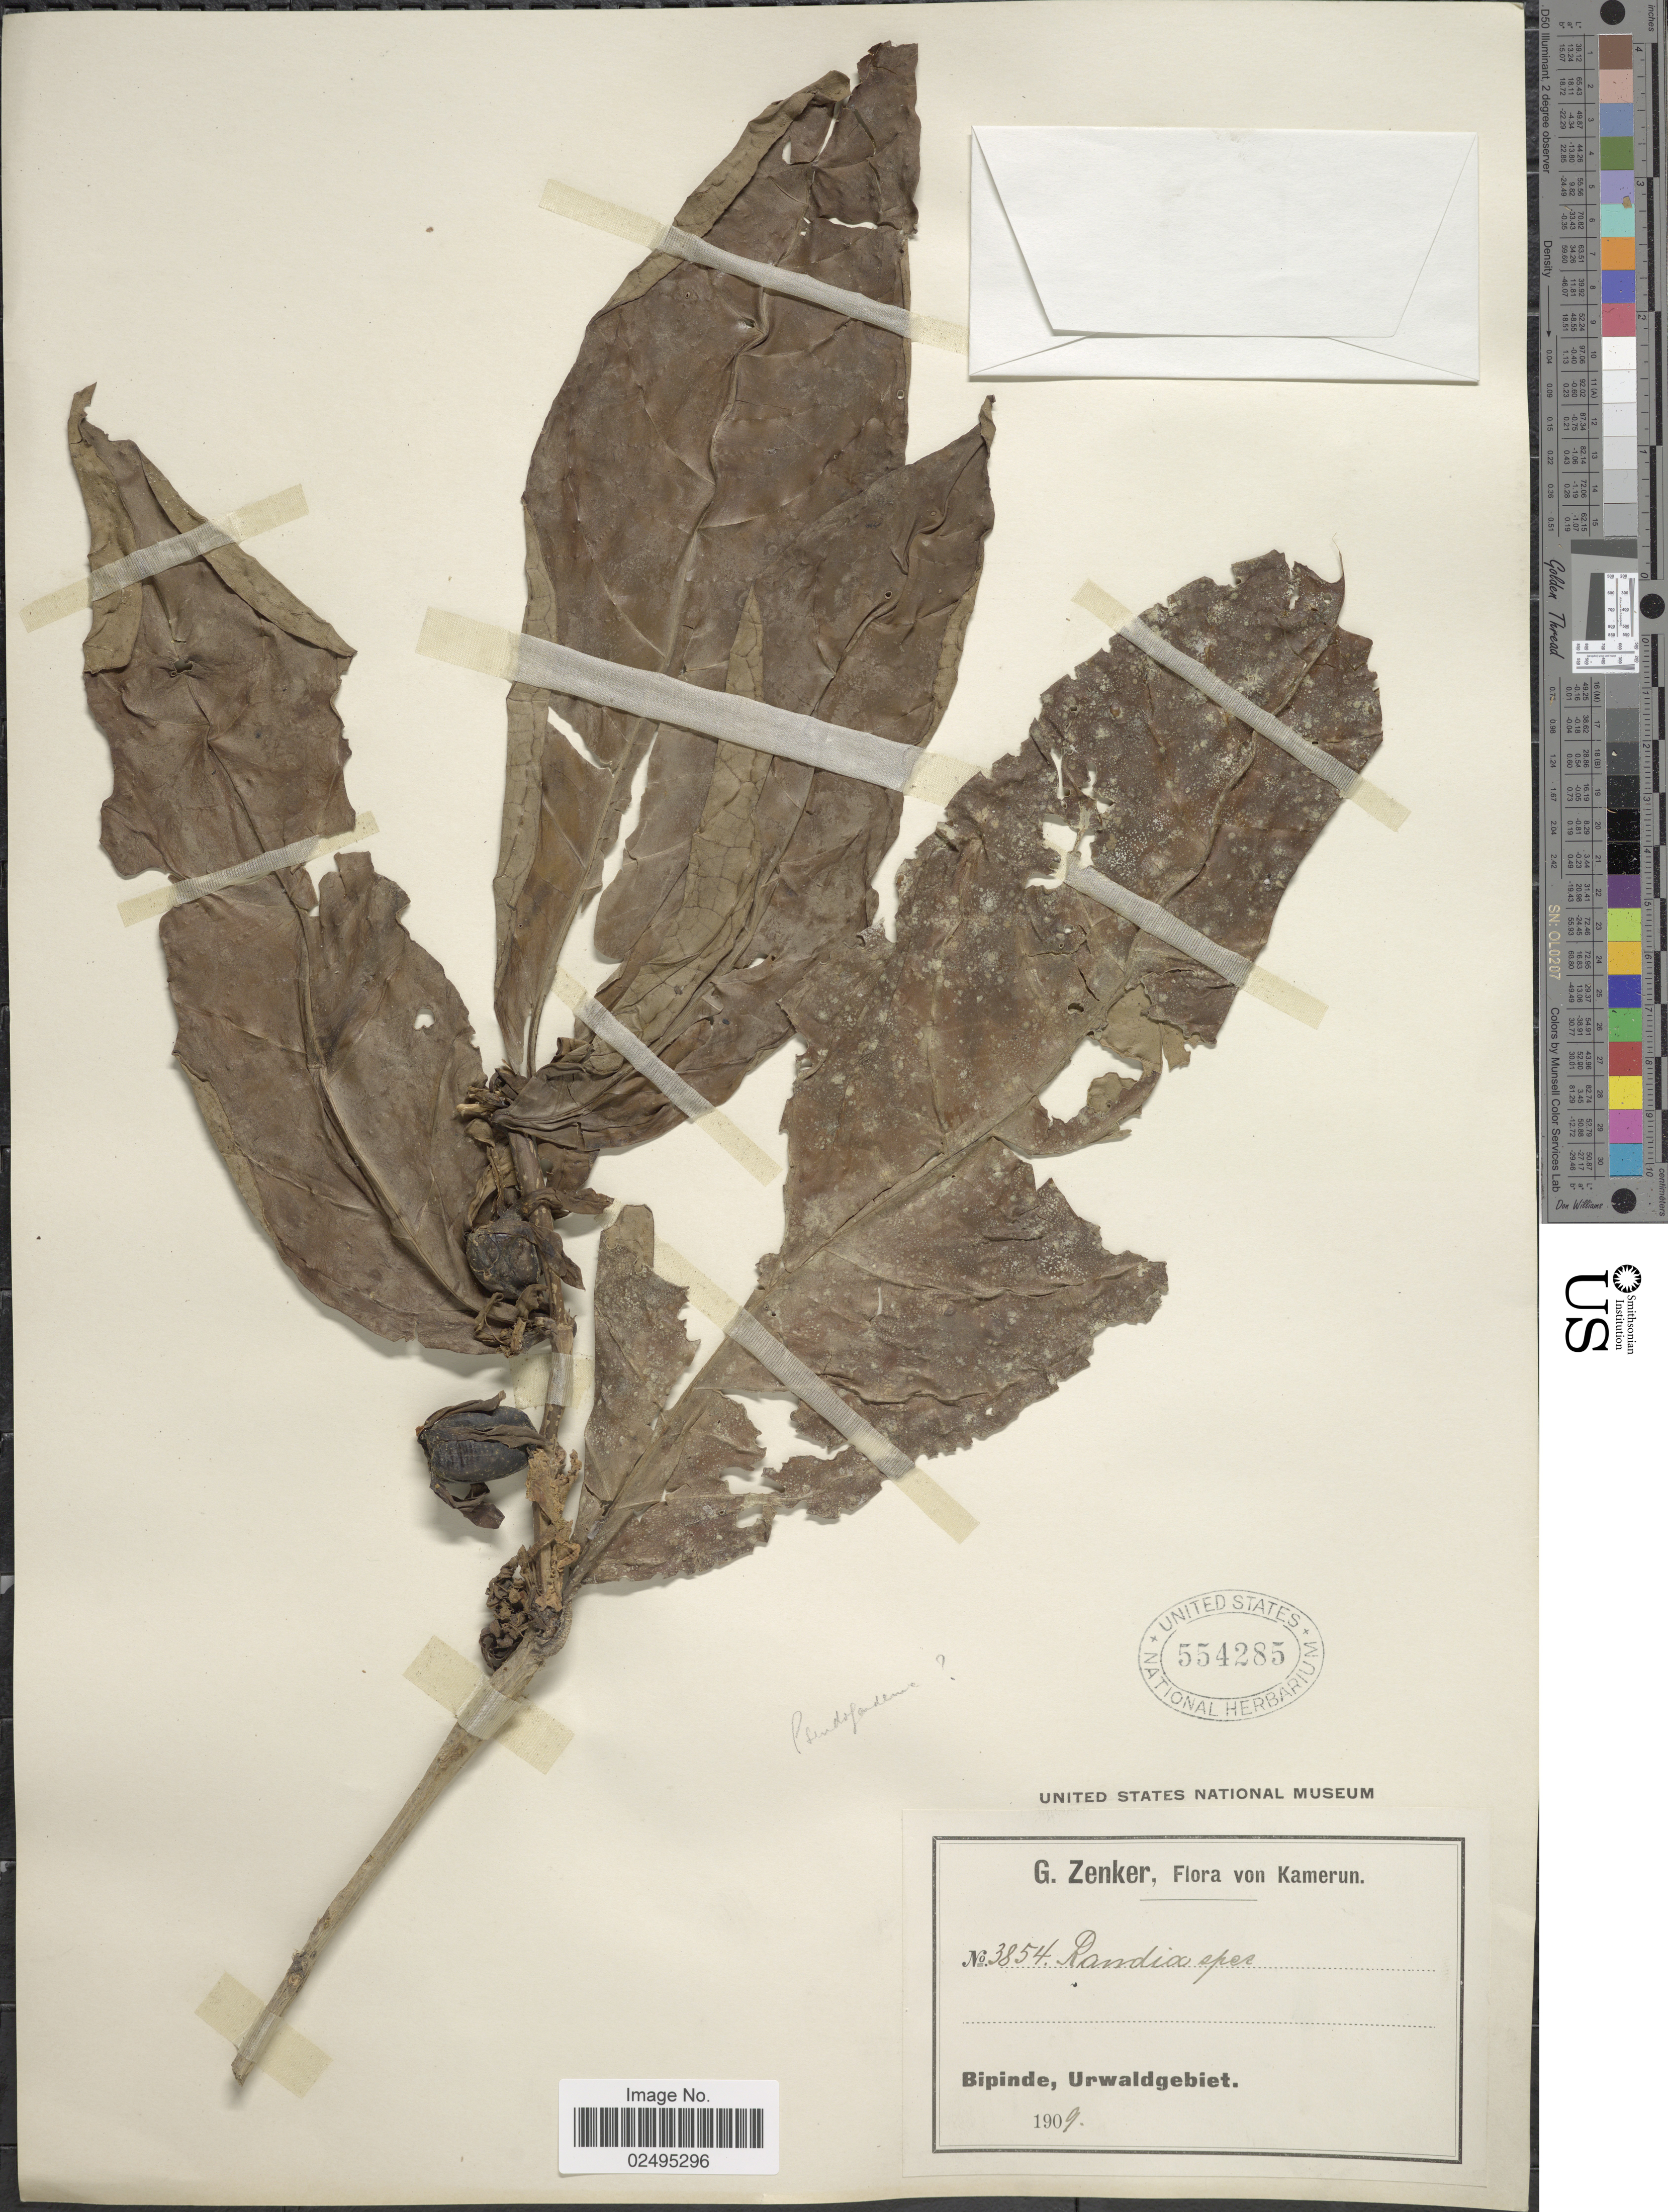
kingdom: Plantae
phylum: Tracheophyta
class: Magnoliopsida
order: Gentianales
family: Rubiaceae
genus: Randia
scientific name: Randia sp.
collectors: G. A. Zenker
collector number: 3854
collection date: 1909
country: Cameroon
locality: Kamerun, Bipinde, Urwaldgebiet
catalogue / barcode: US 554285